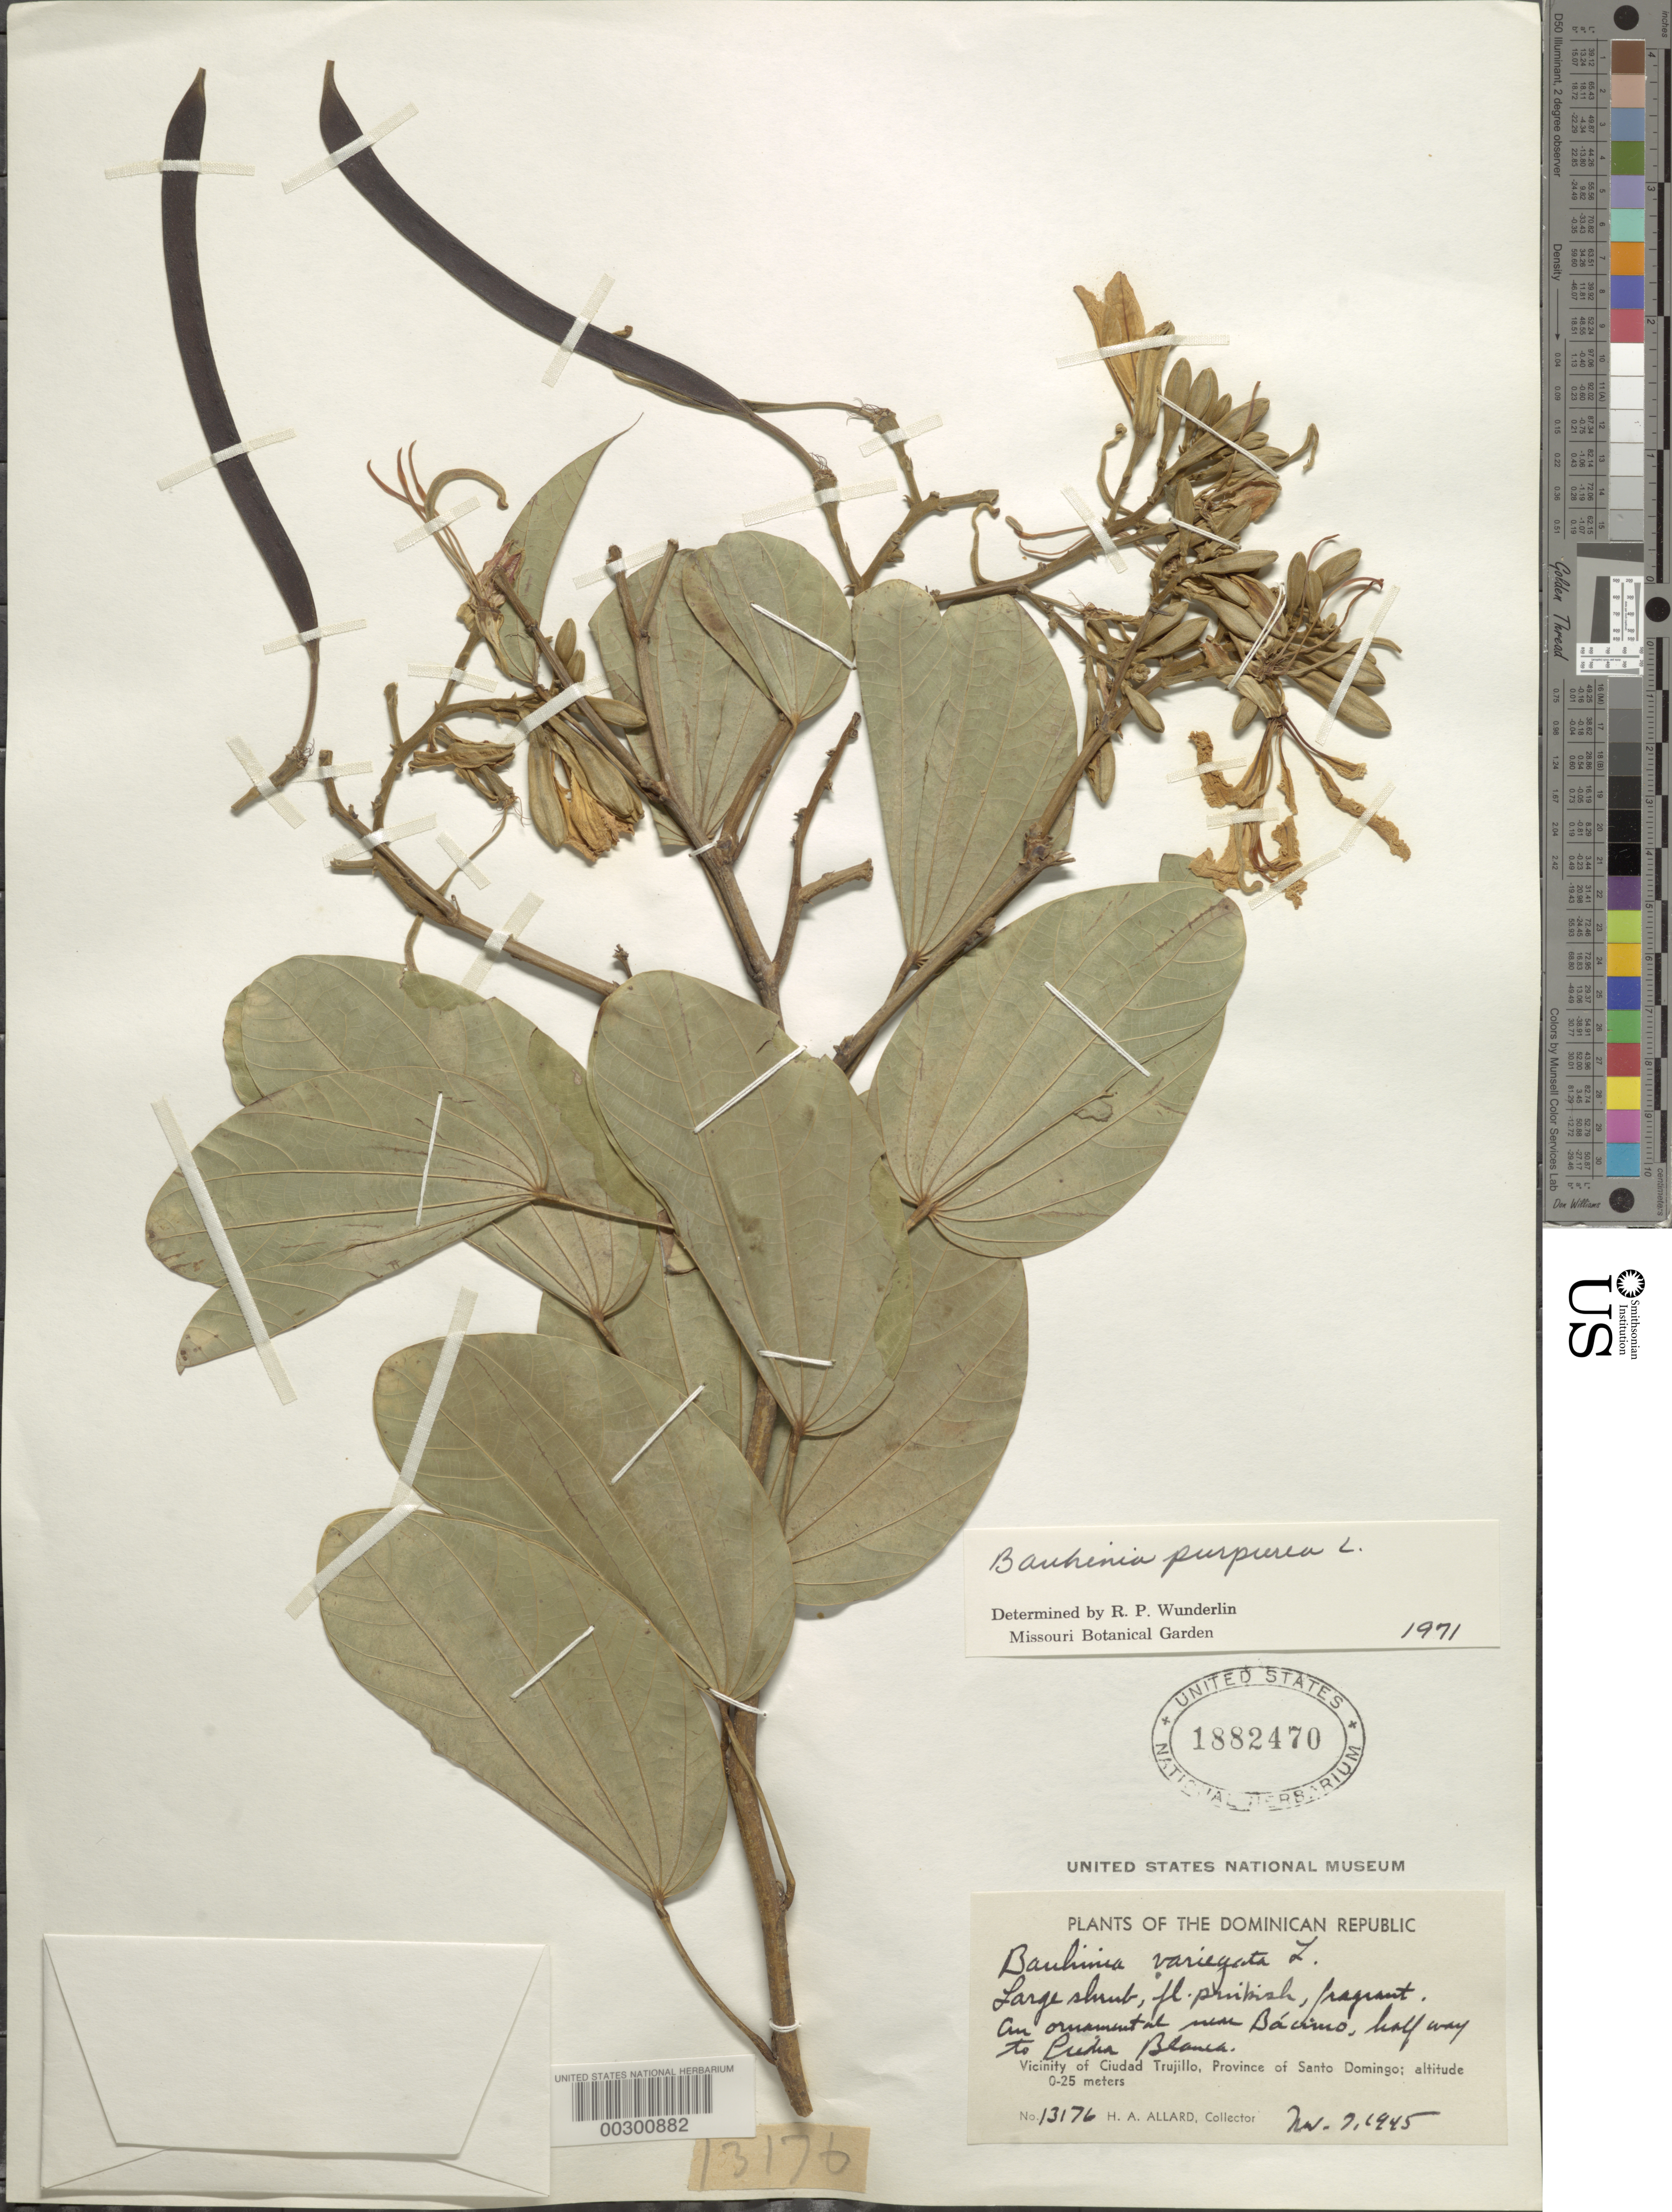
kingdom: Plantae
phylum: Tracheophyta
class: Magnoliopsida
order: Fabales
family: Fabaceae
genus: Bauhinia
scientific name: Bauhinia purpurea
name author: L.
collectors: H. A. Allard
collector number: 13176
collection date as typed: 07 Nov 1945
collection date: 1945-11-07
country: Dominican Republic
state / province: La Vega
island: Hispaniola Island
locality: Near bacimo, half way to predia blanca, vicinity of ciudad trujillo, santo domingo prov.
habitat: an ornamental near highway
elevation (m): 0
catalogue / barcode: US 1882470